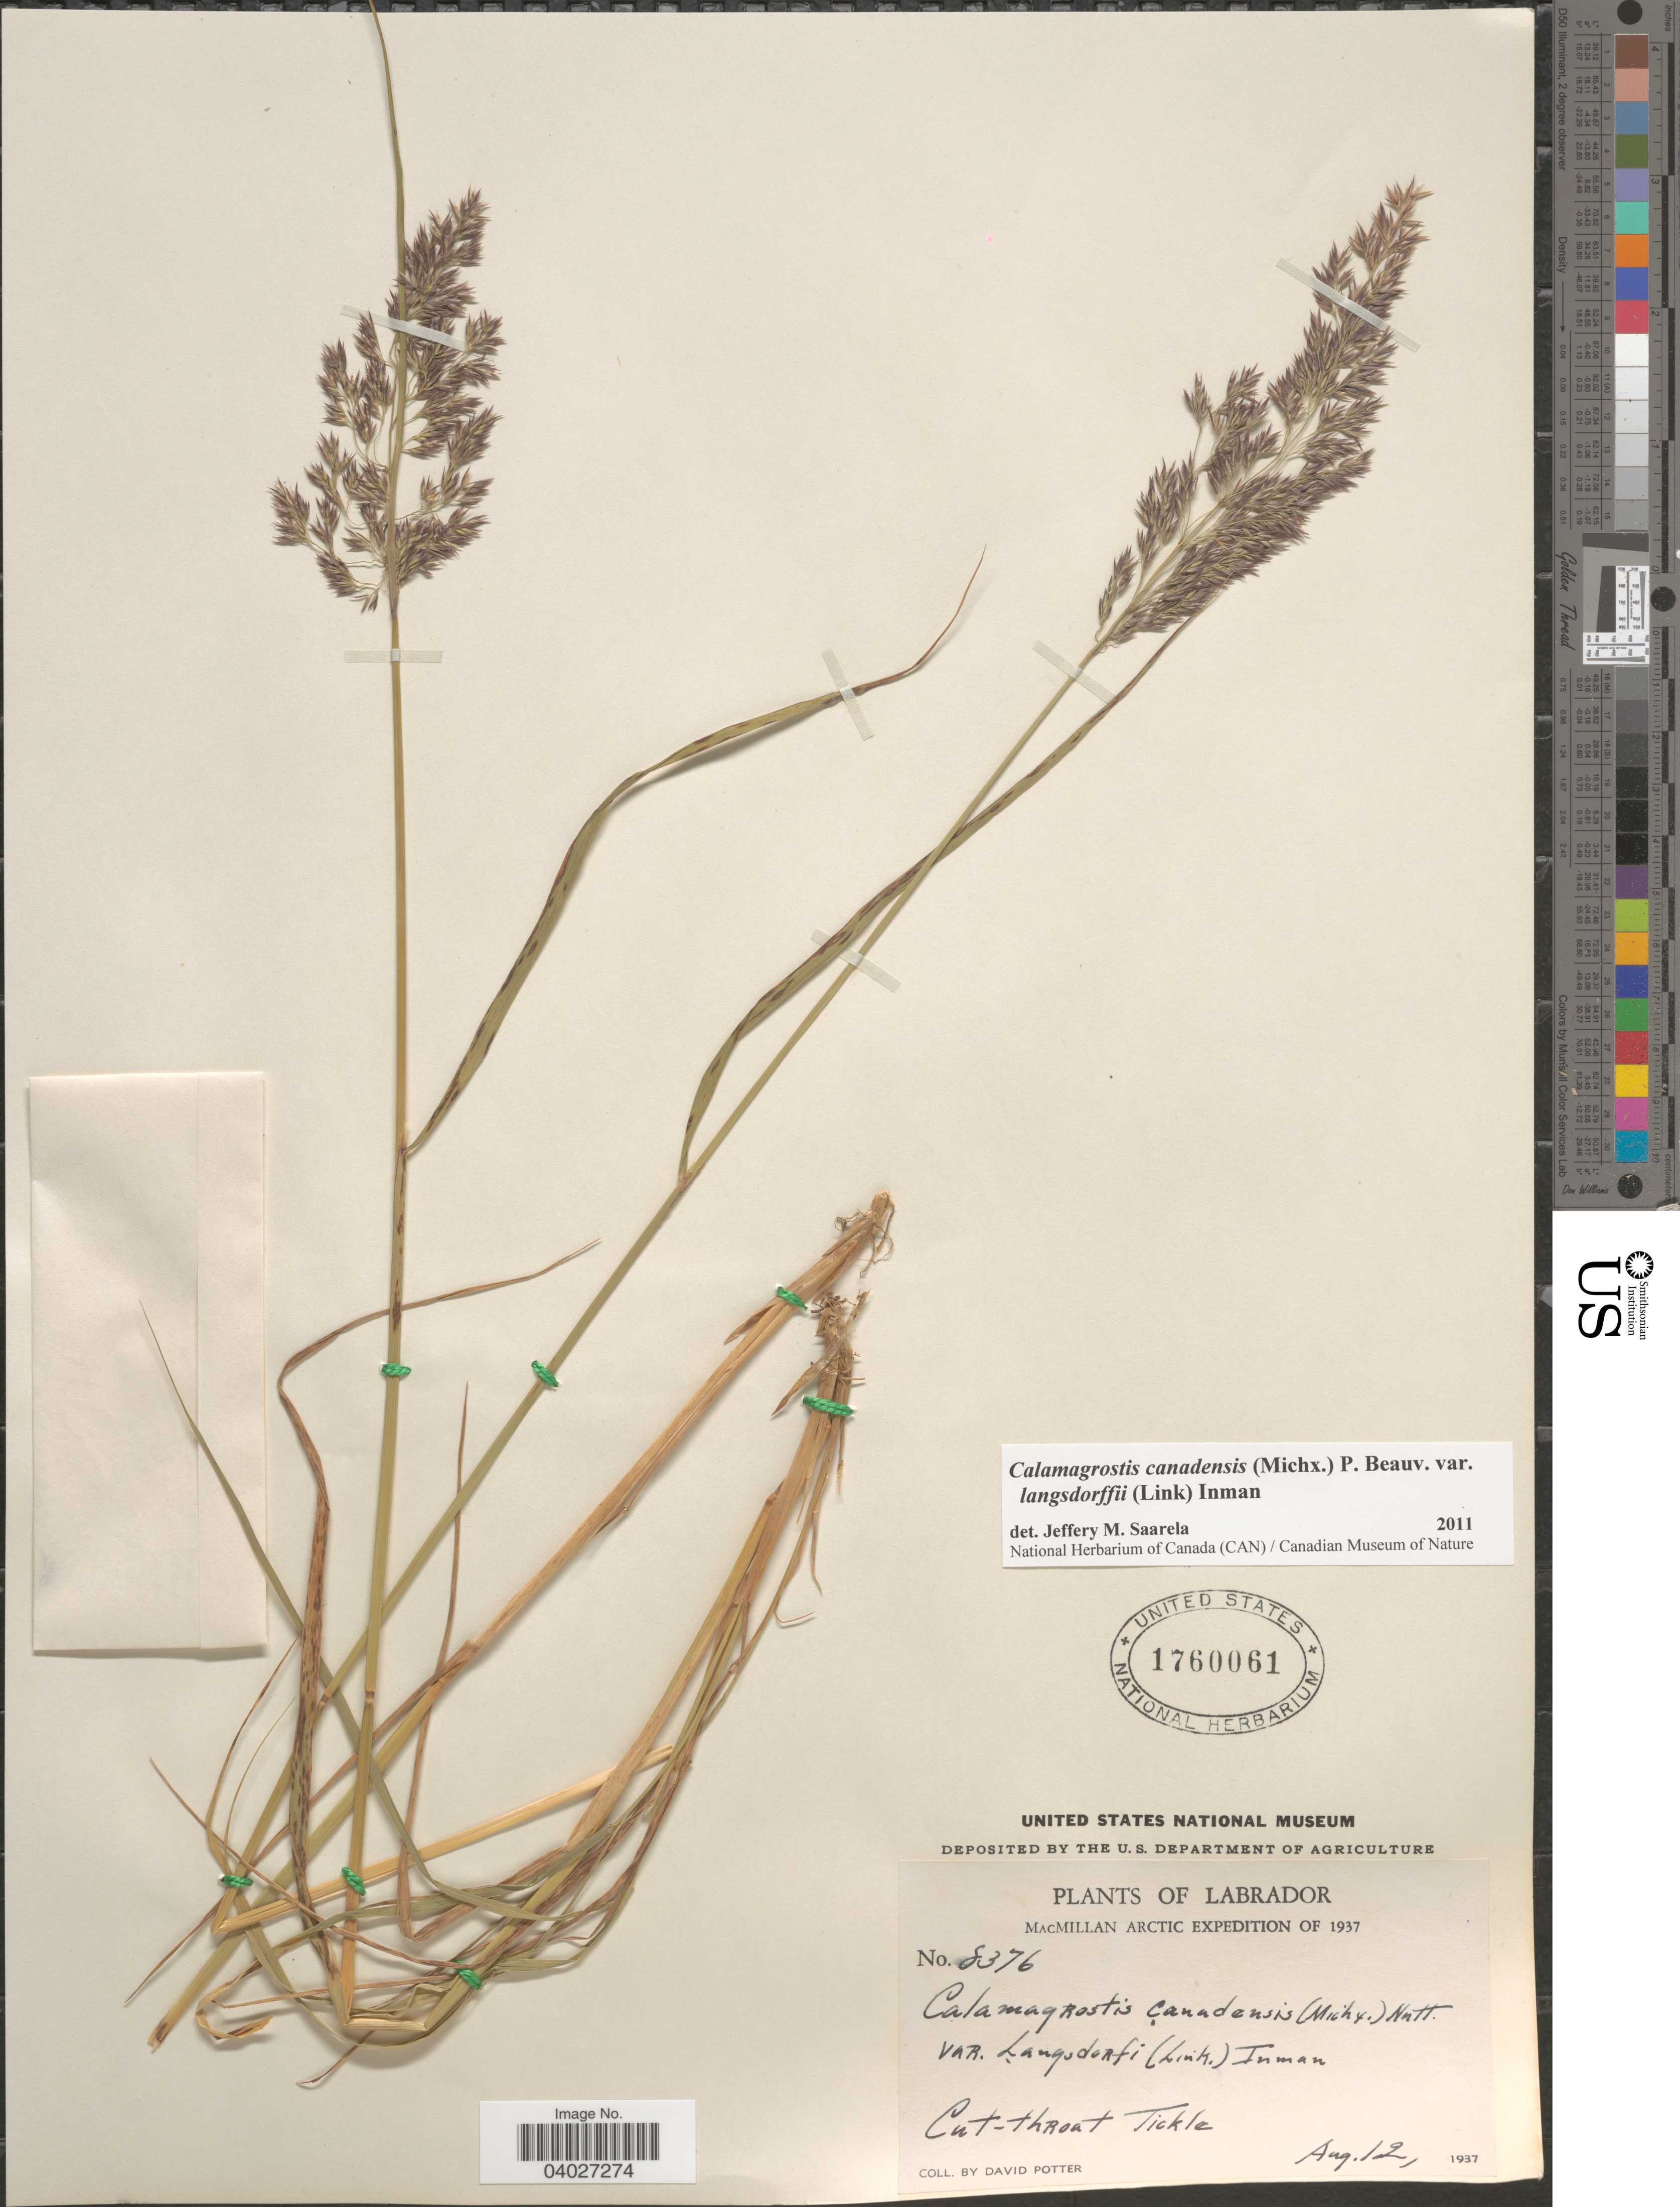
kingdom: Plantae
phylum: Tracheophyta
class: Liliopsida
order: Poales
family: Poaceae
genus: Calamagrostis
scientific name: Calamagrostis canadensis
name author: (Michx.) P. Beauv.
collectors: D. Potter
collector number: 8376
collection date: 1937-08-12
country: Canada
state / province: Newfoundland and Labrador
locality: Labrador. Cut-throat Tickle.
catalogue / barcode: US 1760061